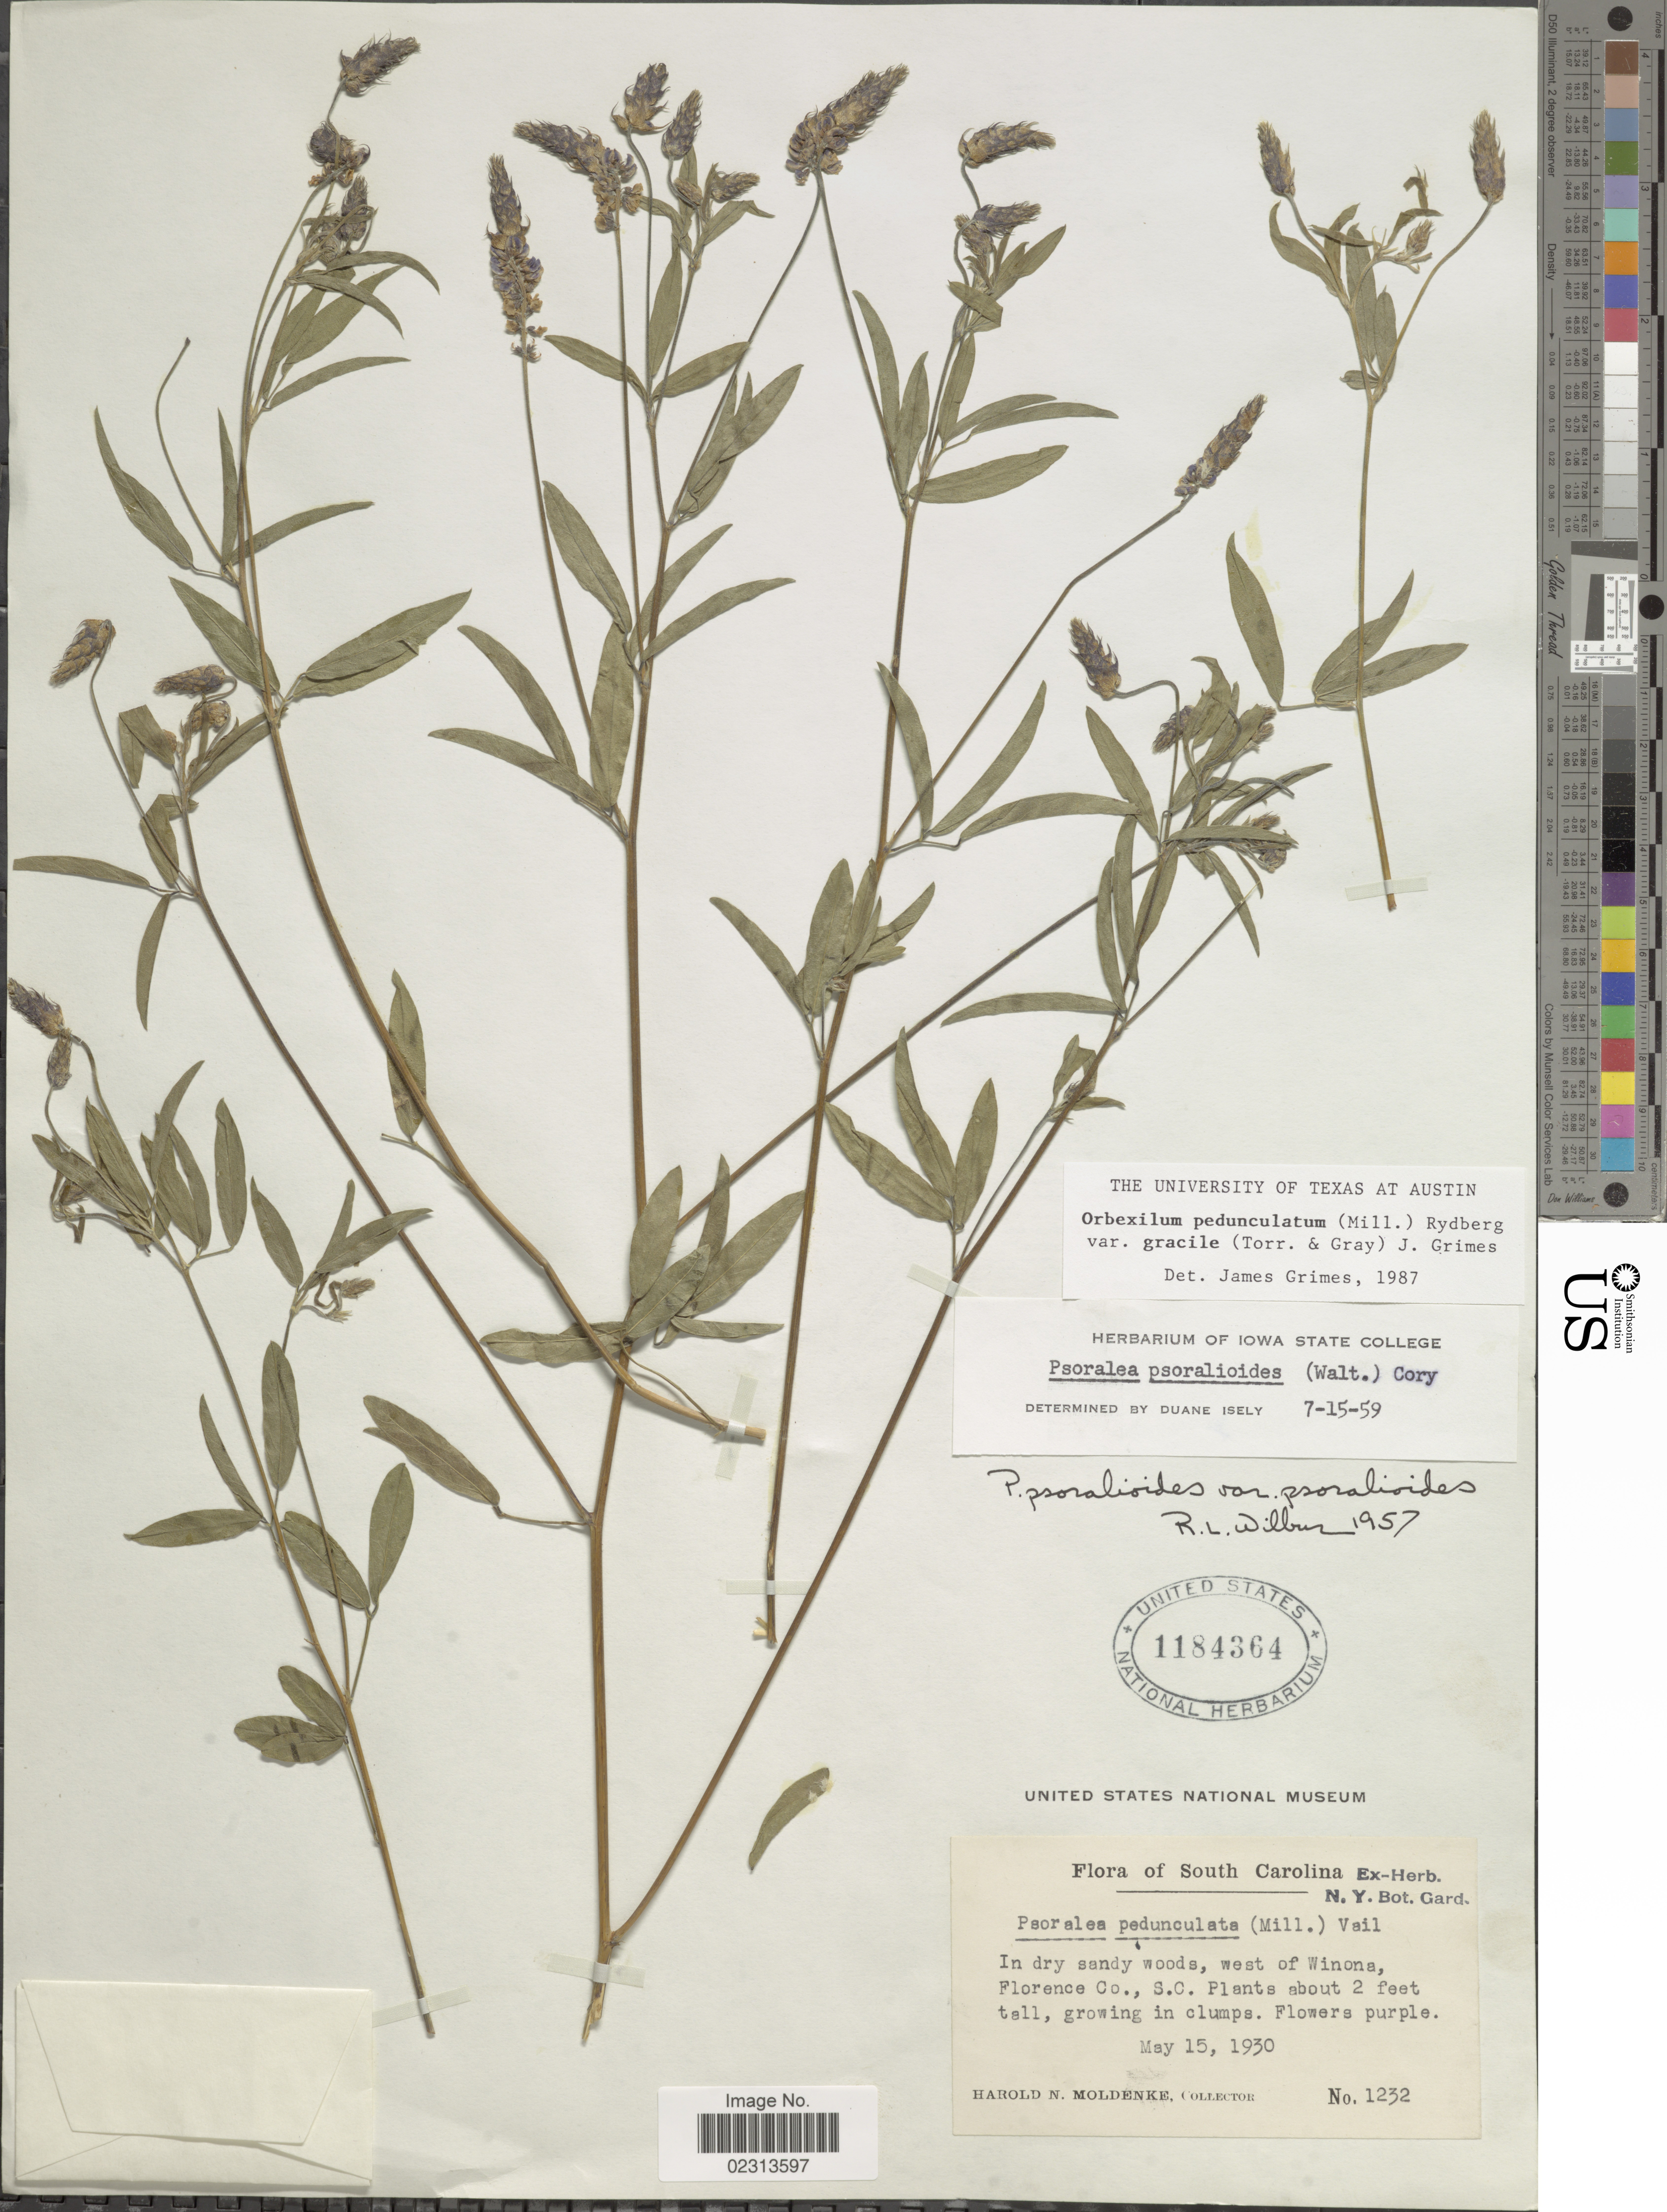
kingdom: Plantae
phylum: Tracheophyta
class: Magnoliopsida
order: Fabales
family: Fabaceae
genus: Orbexilum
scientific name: Orbexilum pedunculatum var. gracile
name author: (Torr. & A. Gray) J.W. Grimes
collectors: H. N. Moldenke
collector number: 1232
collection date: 1930-05-15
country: United States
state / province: North Carolina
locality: West of Winona, Florence Co.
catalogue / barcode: US 1184364